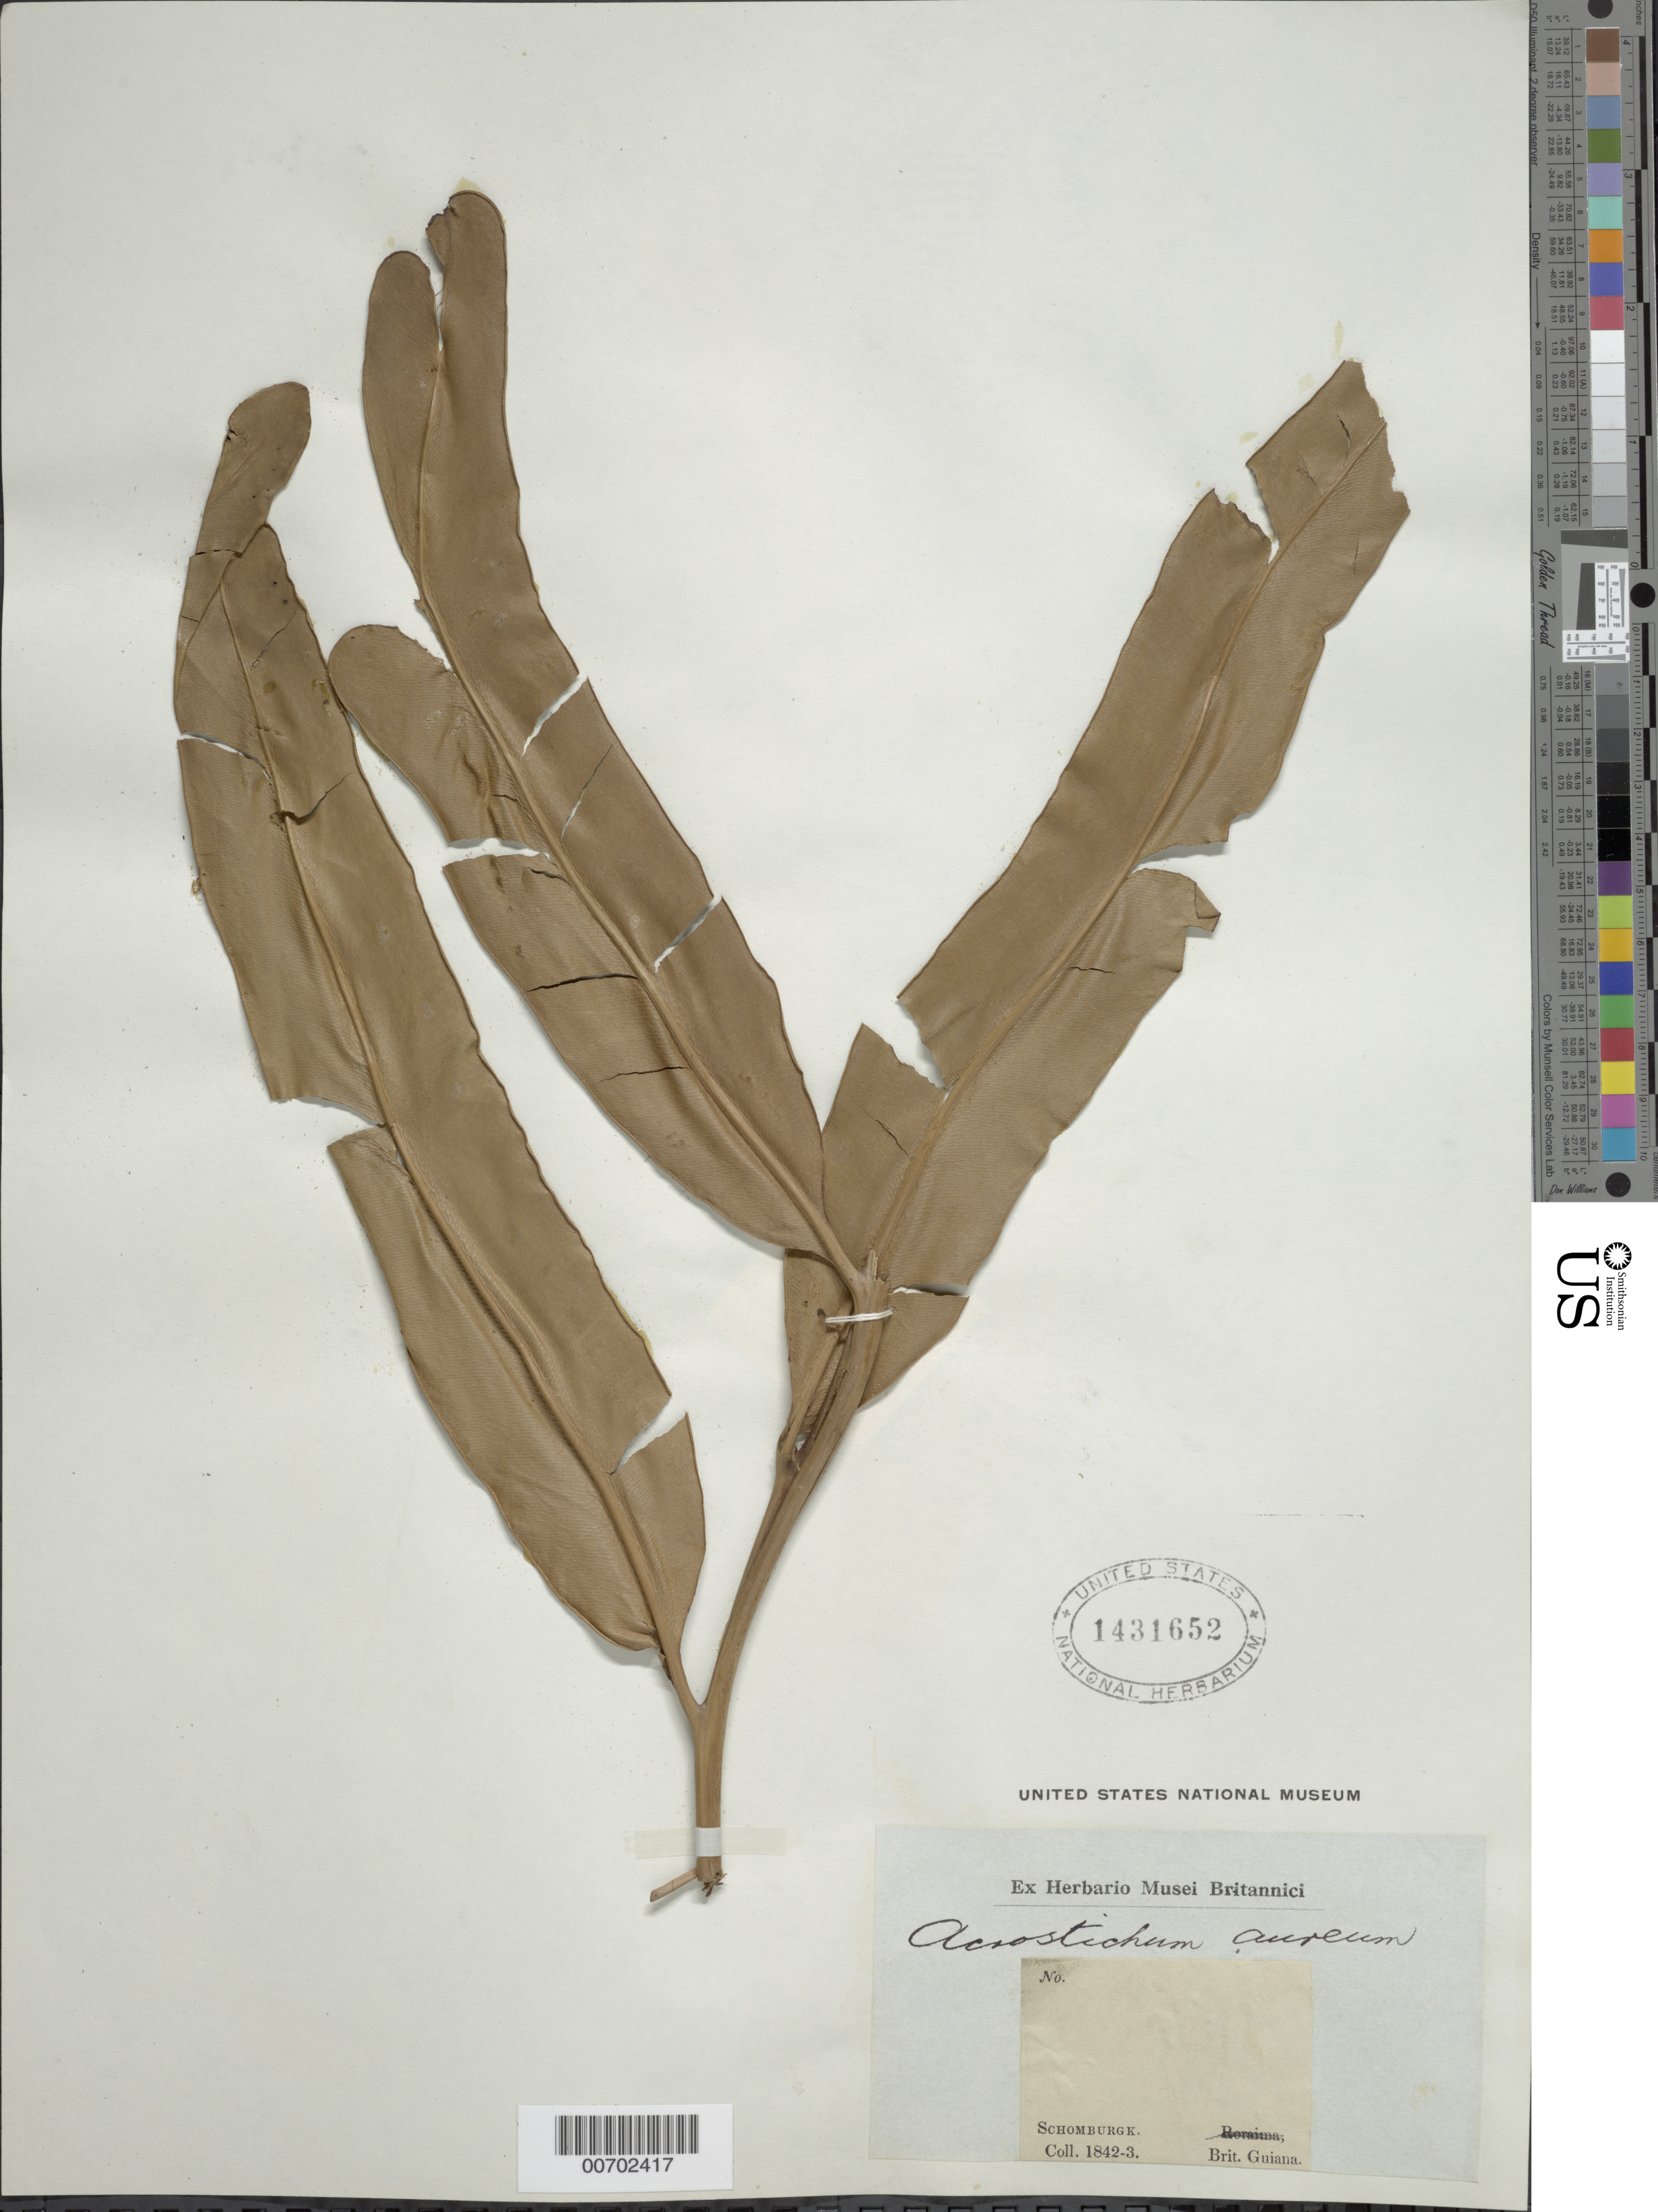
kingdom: Plantae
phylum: Tracheophyta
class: Polypodiopsida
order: Polypodiales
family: Pteridaceae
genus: Acrostichum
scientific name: Acrostichum aureum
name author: L.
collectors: -- Schomburgk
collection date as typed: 1842 to 1843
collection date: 1842/1843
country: Guyana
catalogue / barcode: US 1431652